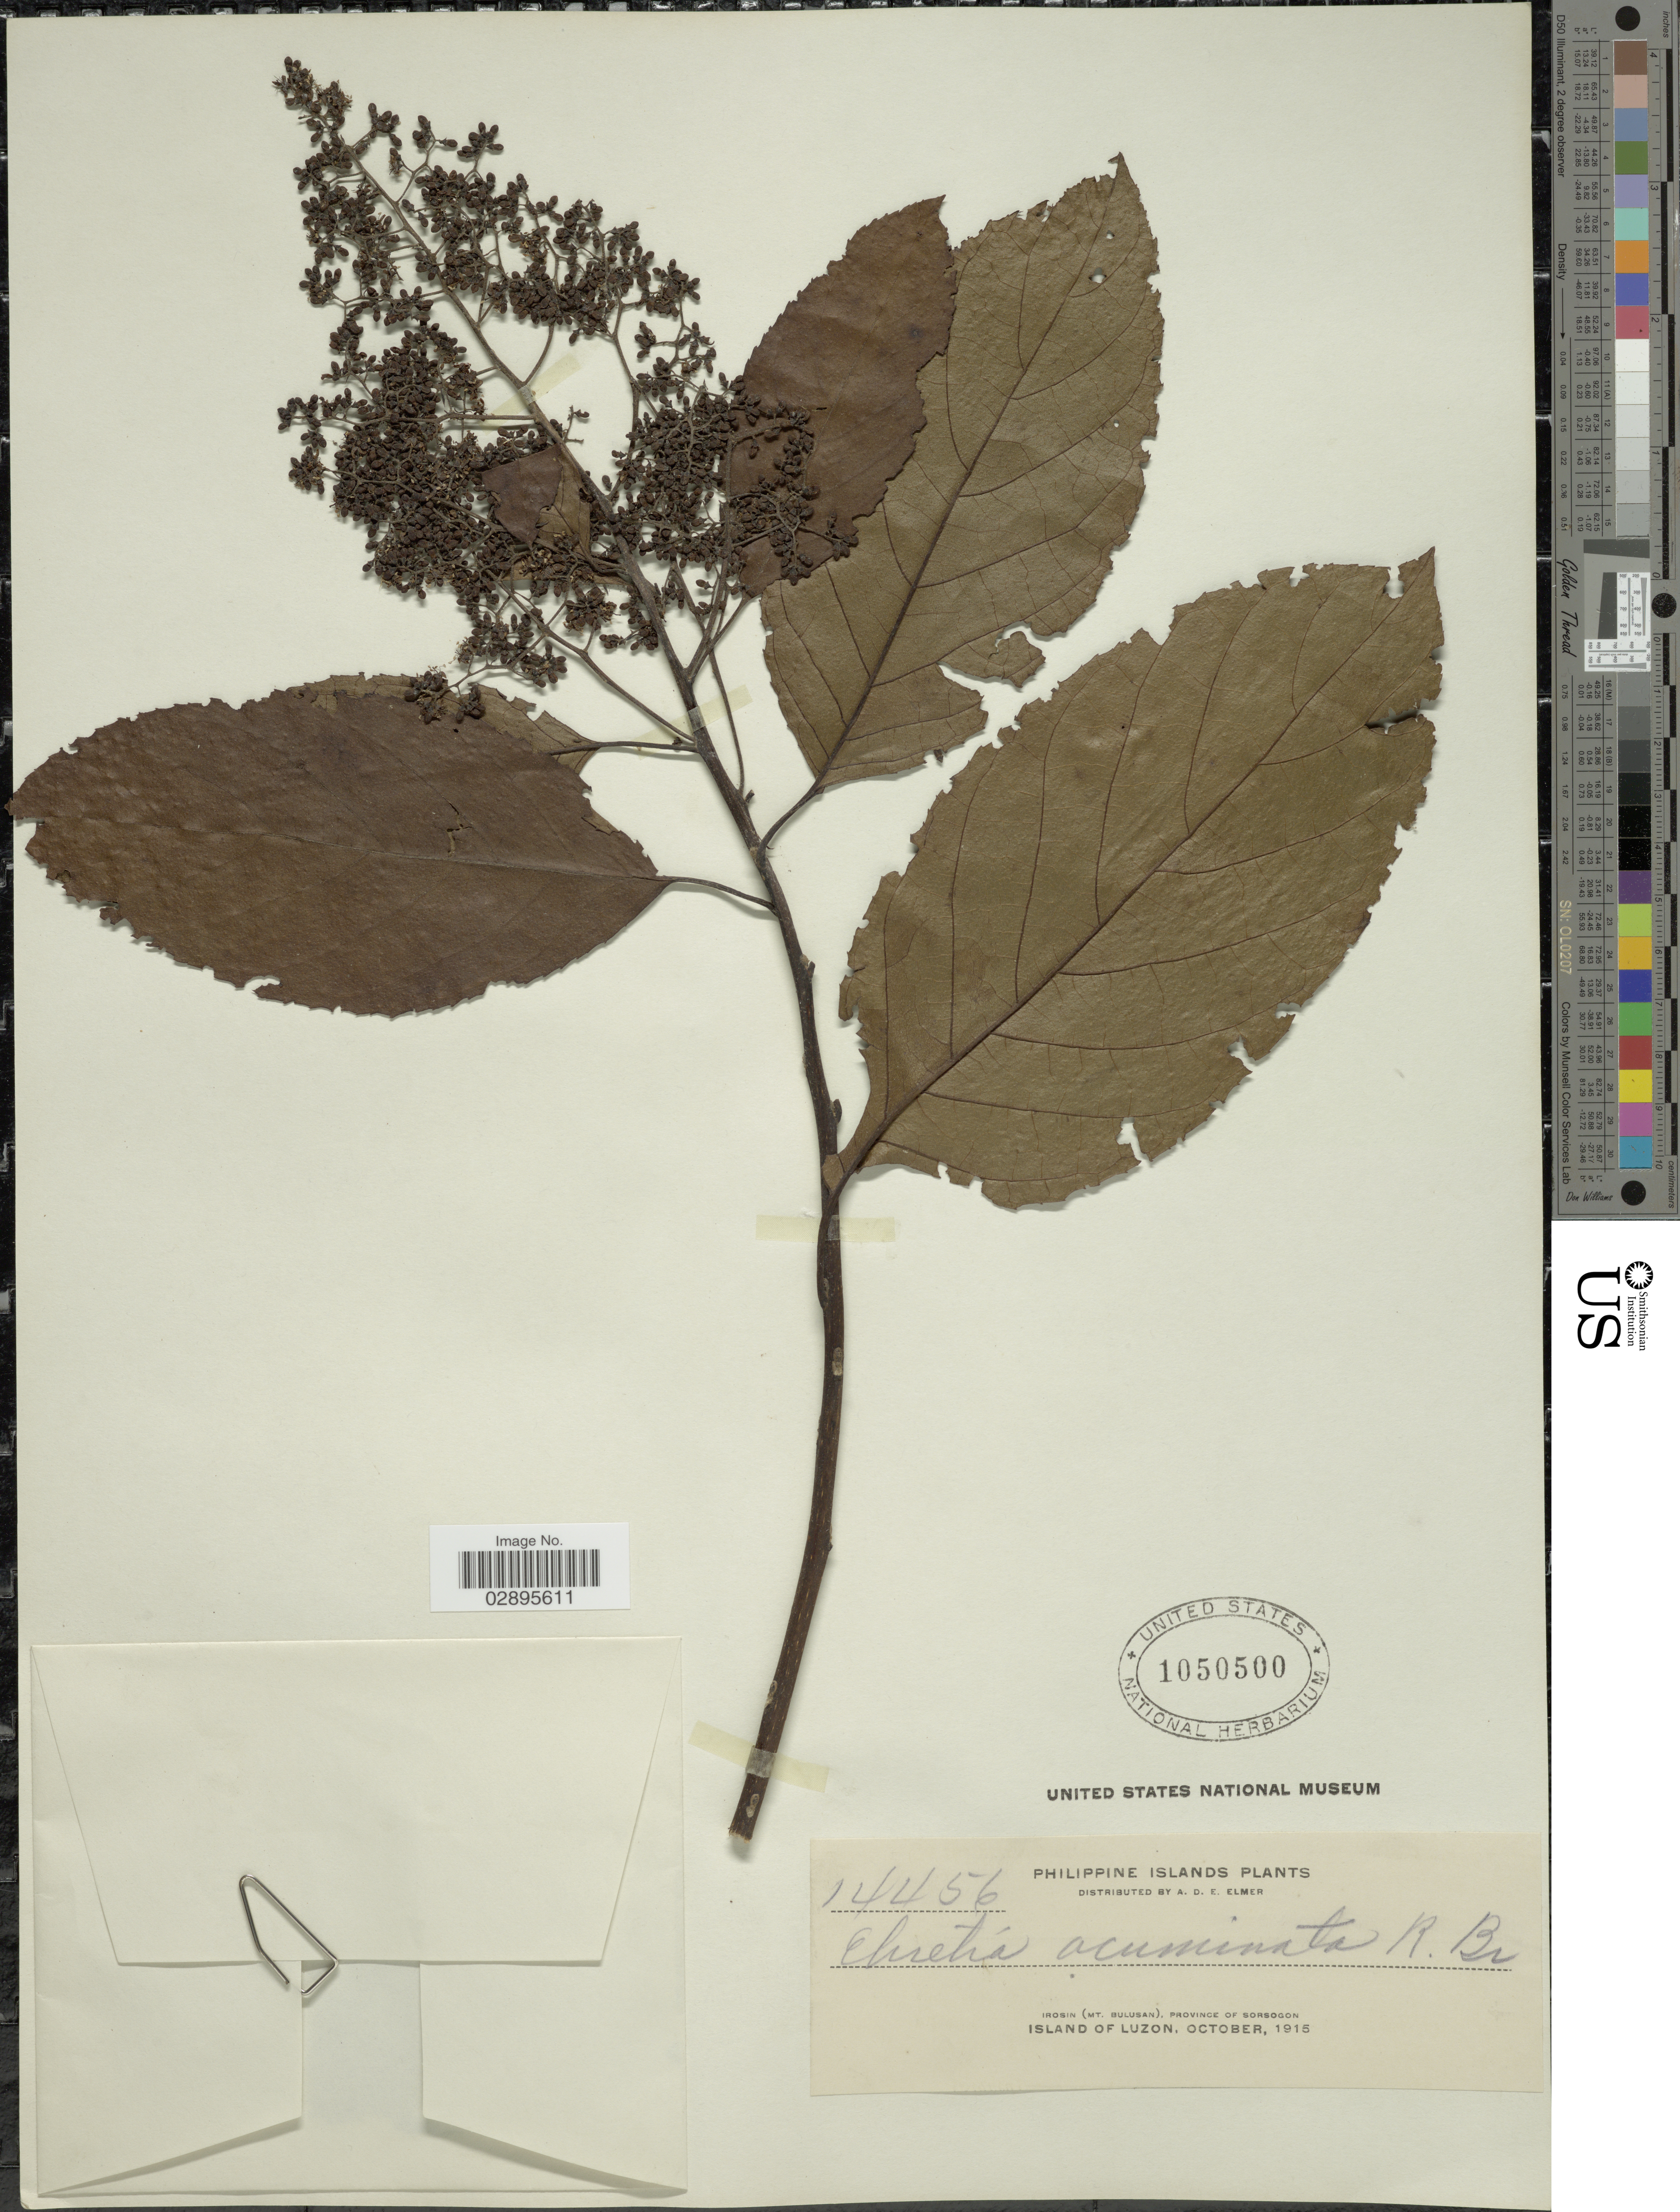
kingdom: Plantae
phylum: Tracheophyta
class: Magnoliopsida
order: Boraginales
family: Ehretiaceae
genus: Ehretia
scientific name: Ehretia polyantha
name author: A. DC.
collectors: A. D. E. Elmer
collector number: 14456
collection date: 1915-10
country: Philippines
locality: Philippine Islands. Irosin (Mt. Bulusan), Province of Sorsogon. Island of Luzon.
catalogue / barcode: US 1050500